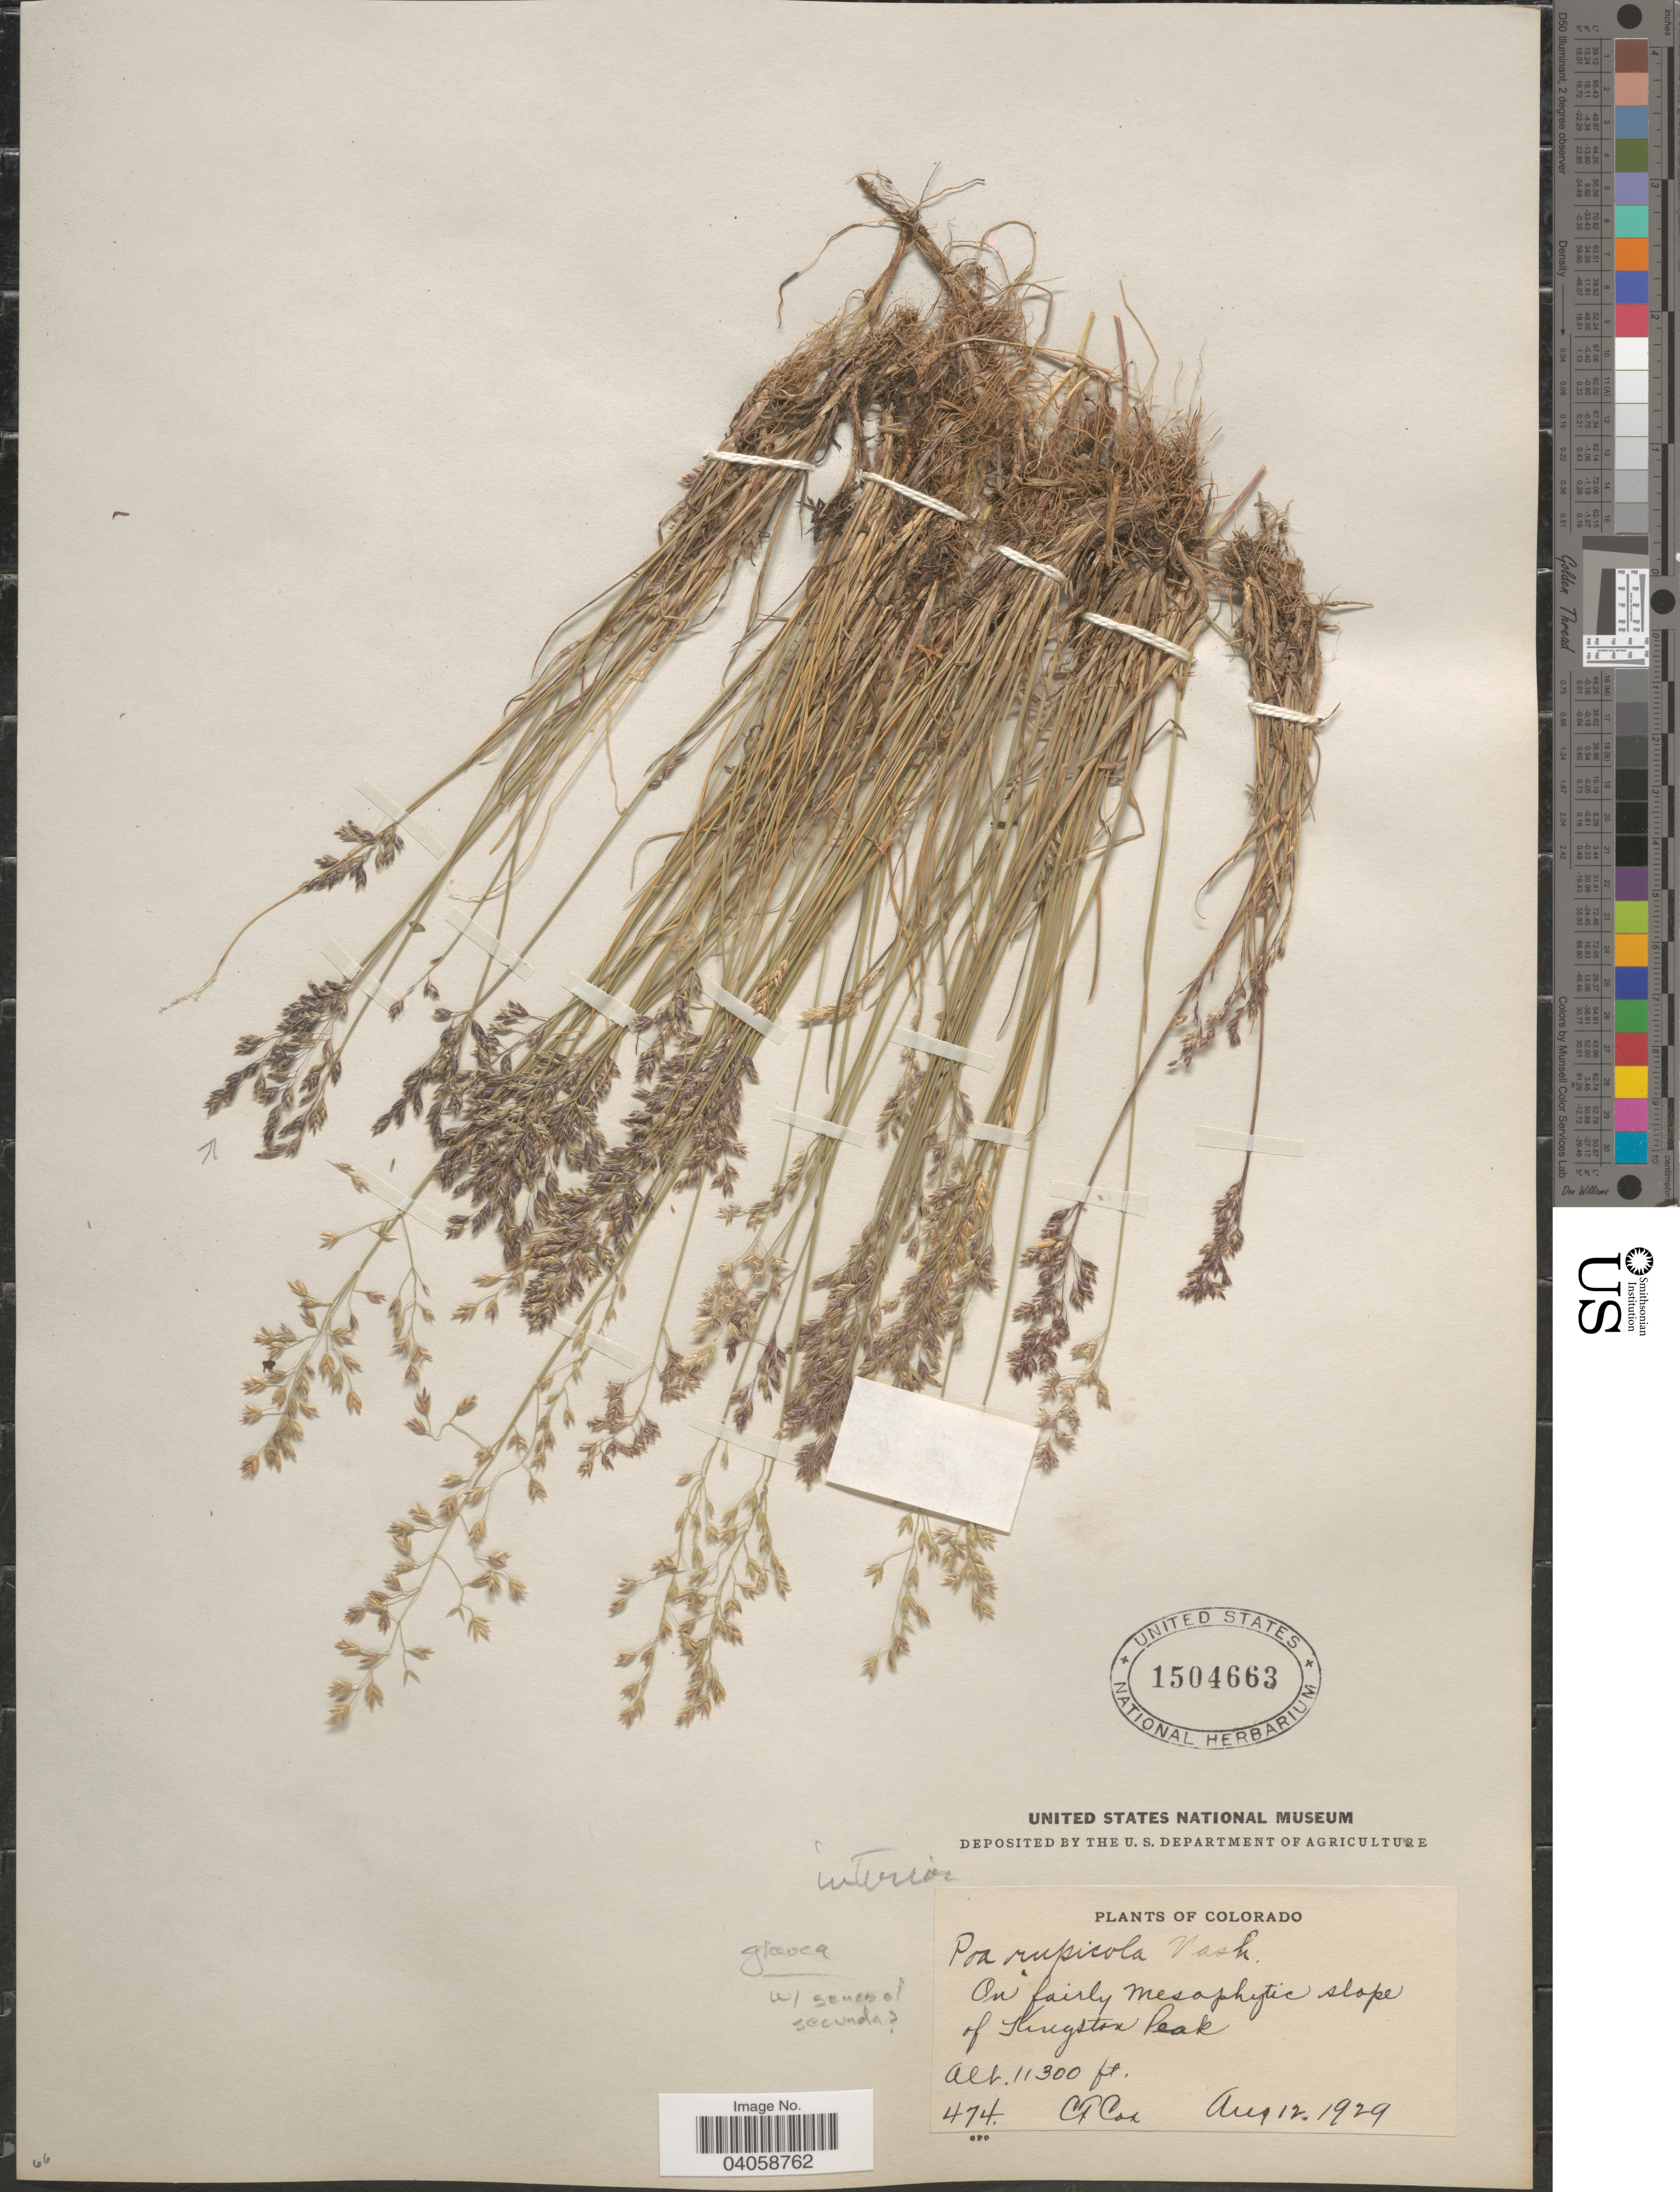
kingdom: Plantae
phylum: Tracheophyta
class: Liliopsida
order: Poales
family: Poaceae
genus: Poa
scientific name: Poa glauca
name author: Vahl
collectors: C. Cox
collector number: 474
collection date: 1929-08-12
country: United States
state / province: Colorado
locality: On fairly mesophytic slope of Kingston Peak.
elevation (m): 3444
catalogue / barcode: US 1504663